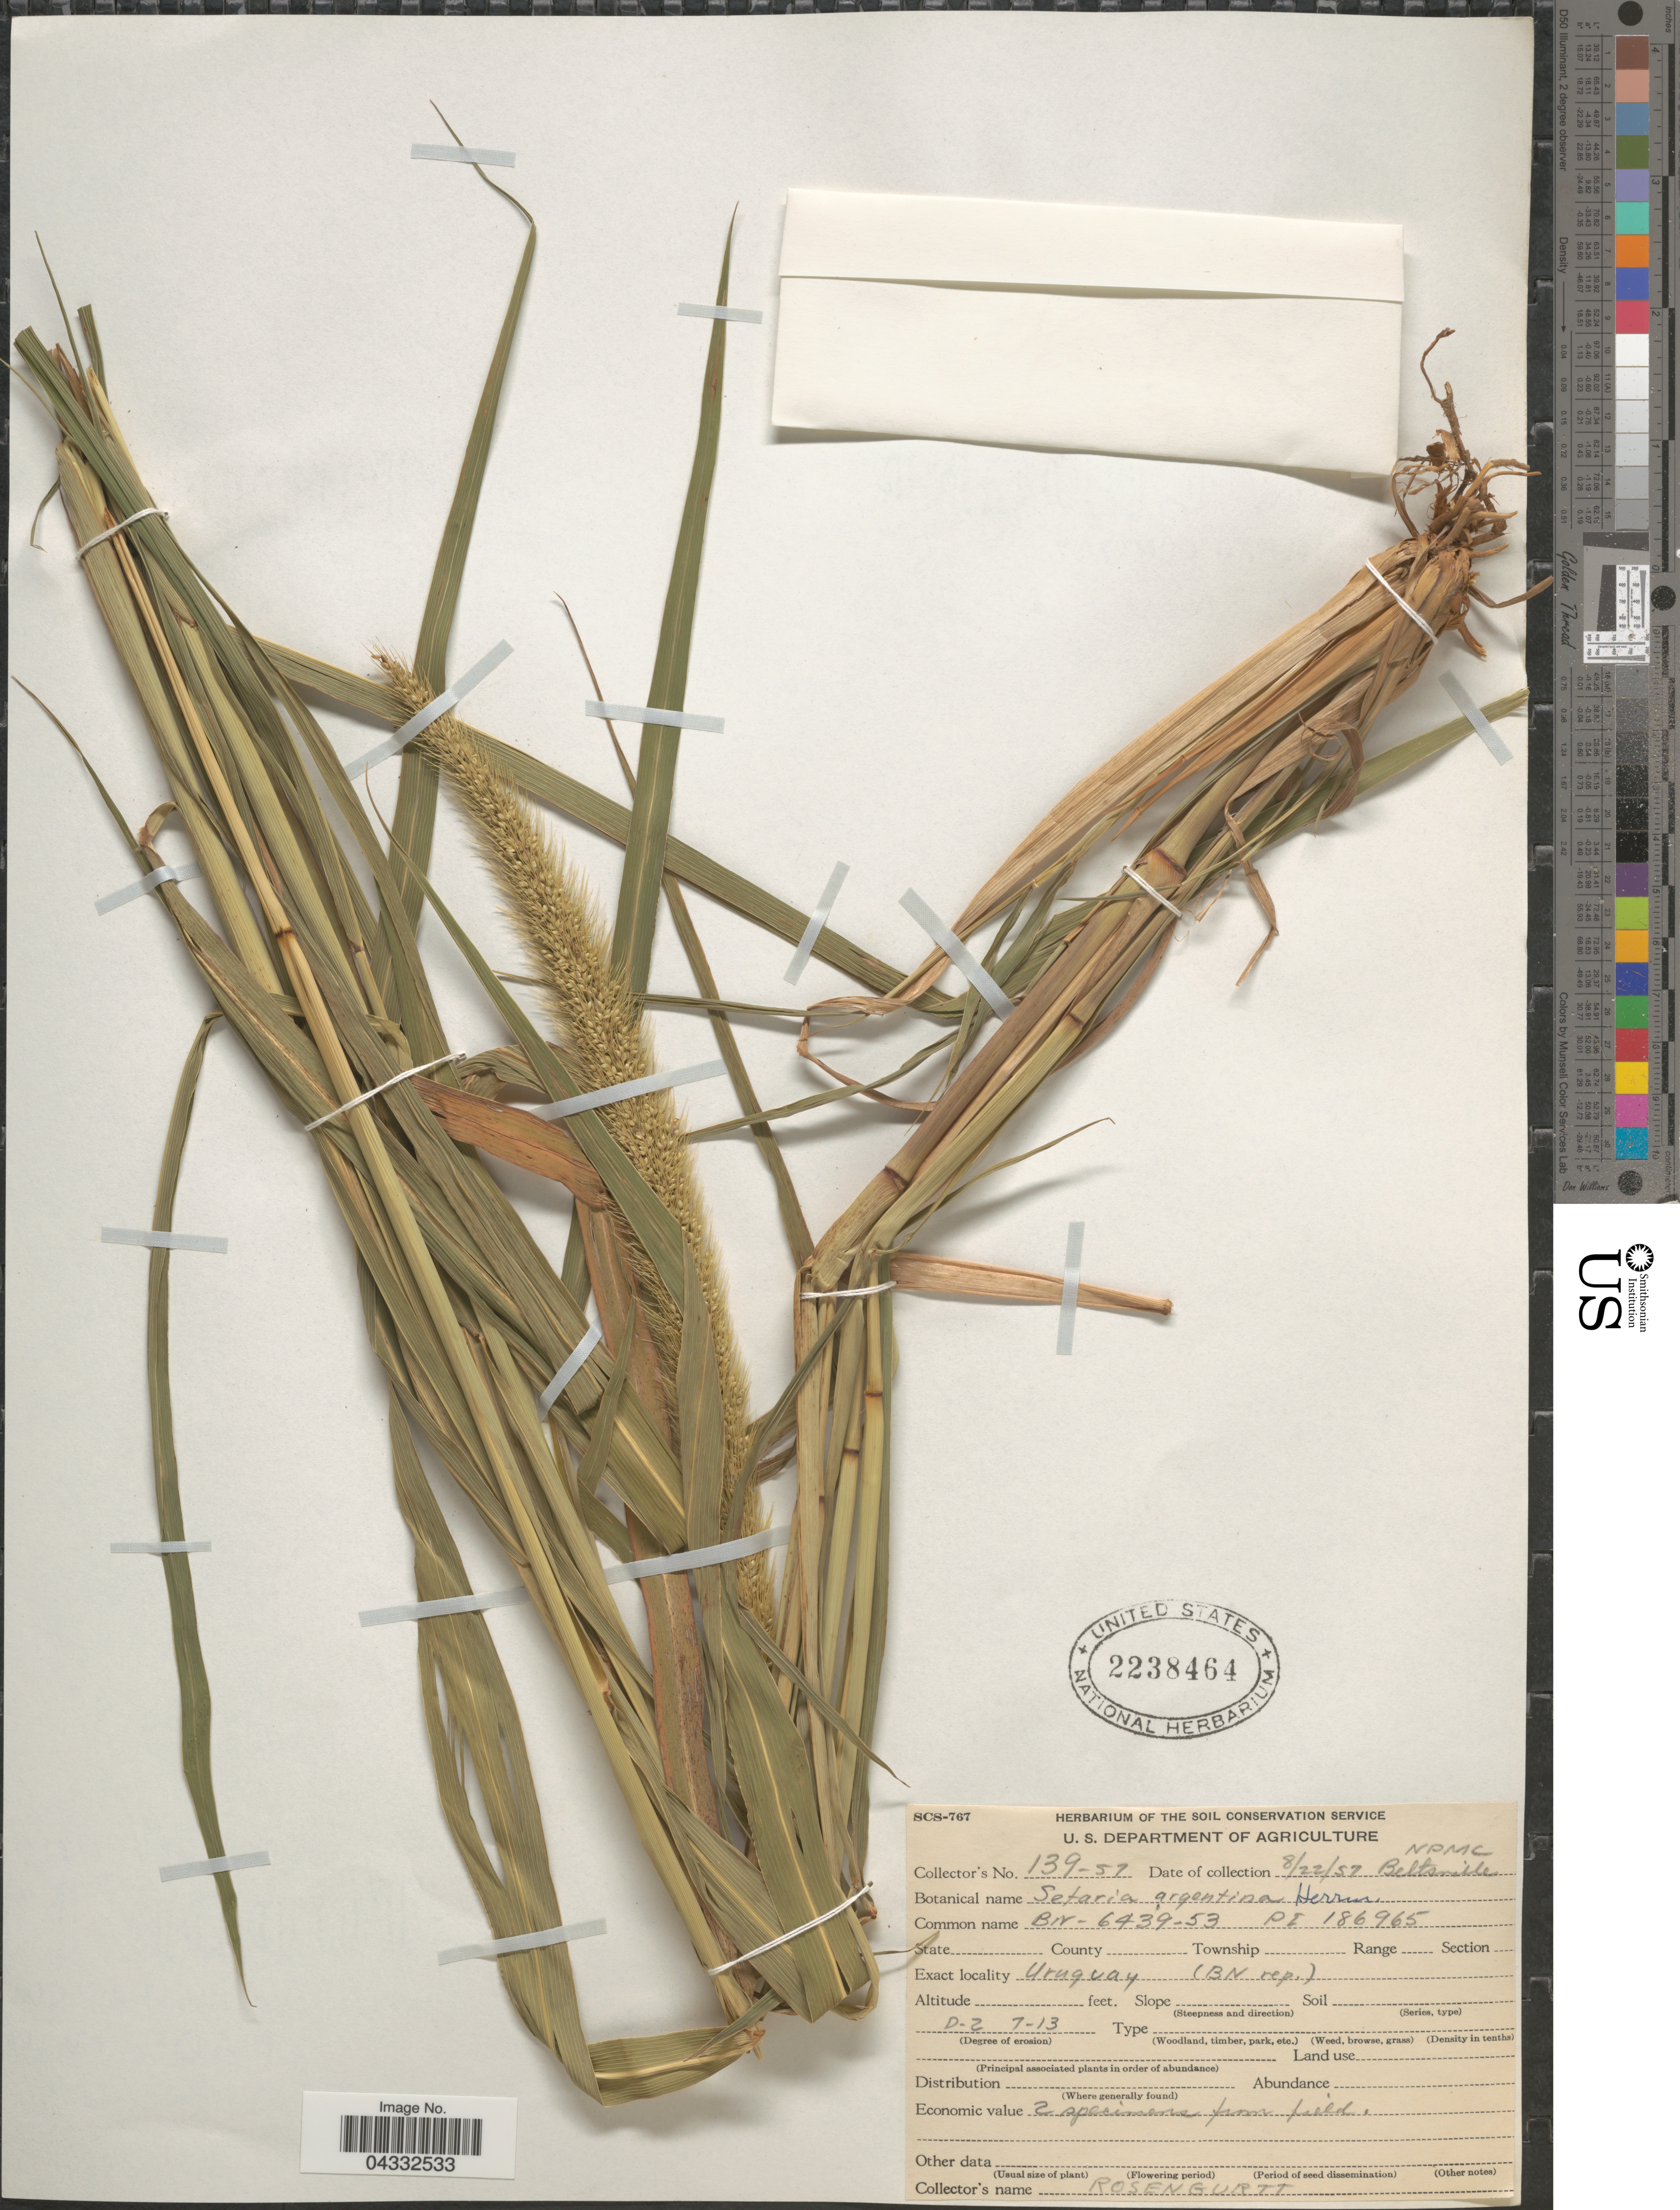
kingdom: Plantae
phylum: Tracheophyta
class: Liliopsida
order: Poales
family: Poaceae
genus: Setaria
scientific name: Setaria lachnea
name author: (Nees) Kunth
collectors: Rosengurtt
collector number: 139-57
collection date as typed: Transcribed d/m/y: 22/8/57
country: United States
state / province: Maryland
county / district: Prince George's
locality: Beltsville.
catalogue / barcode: US 2238464